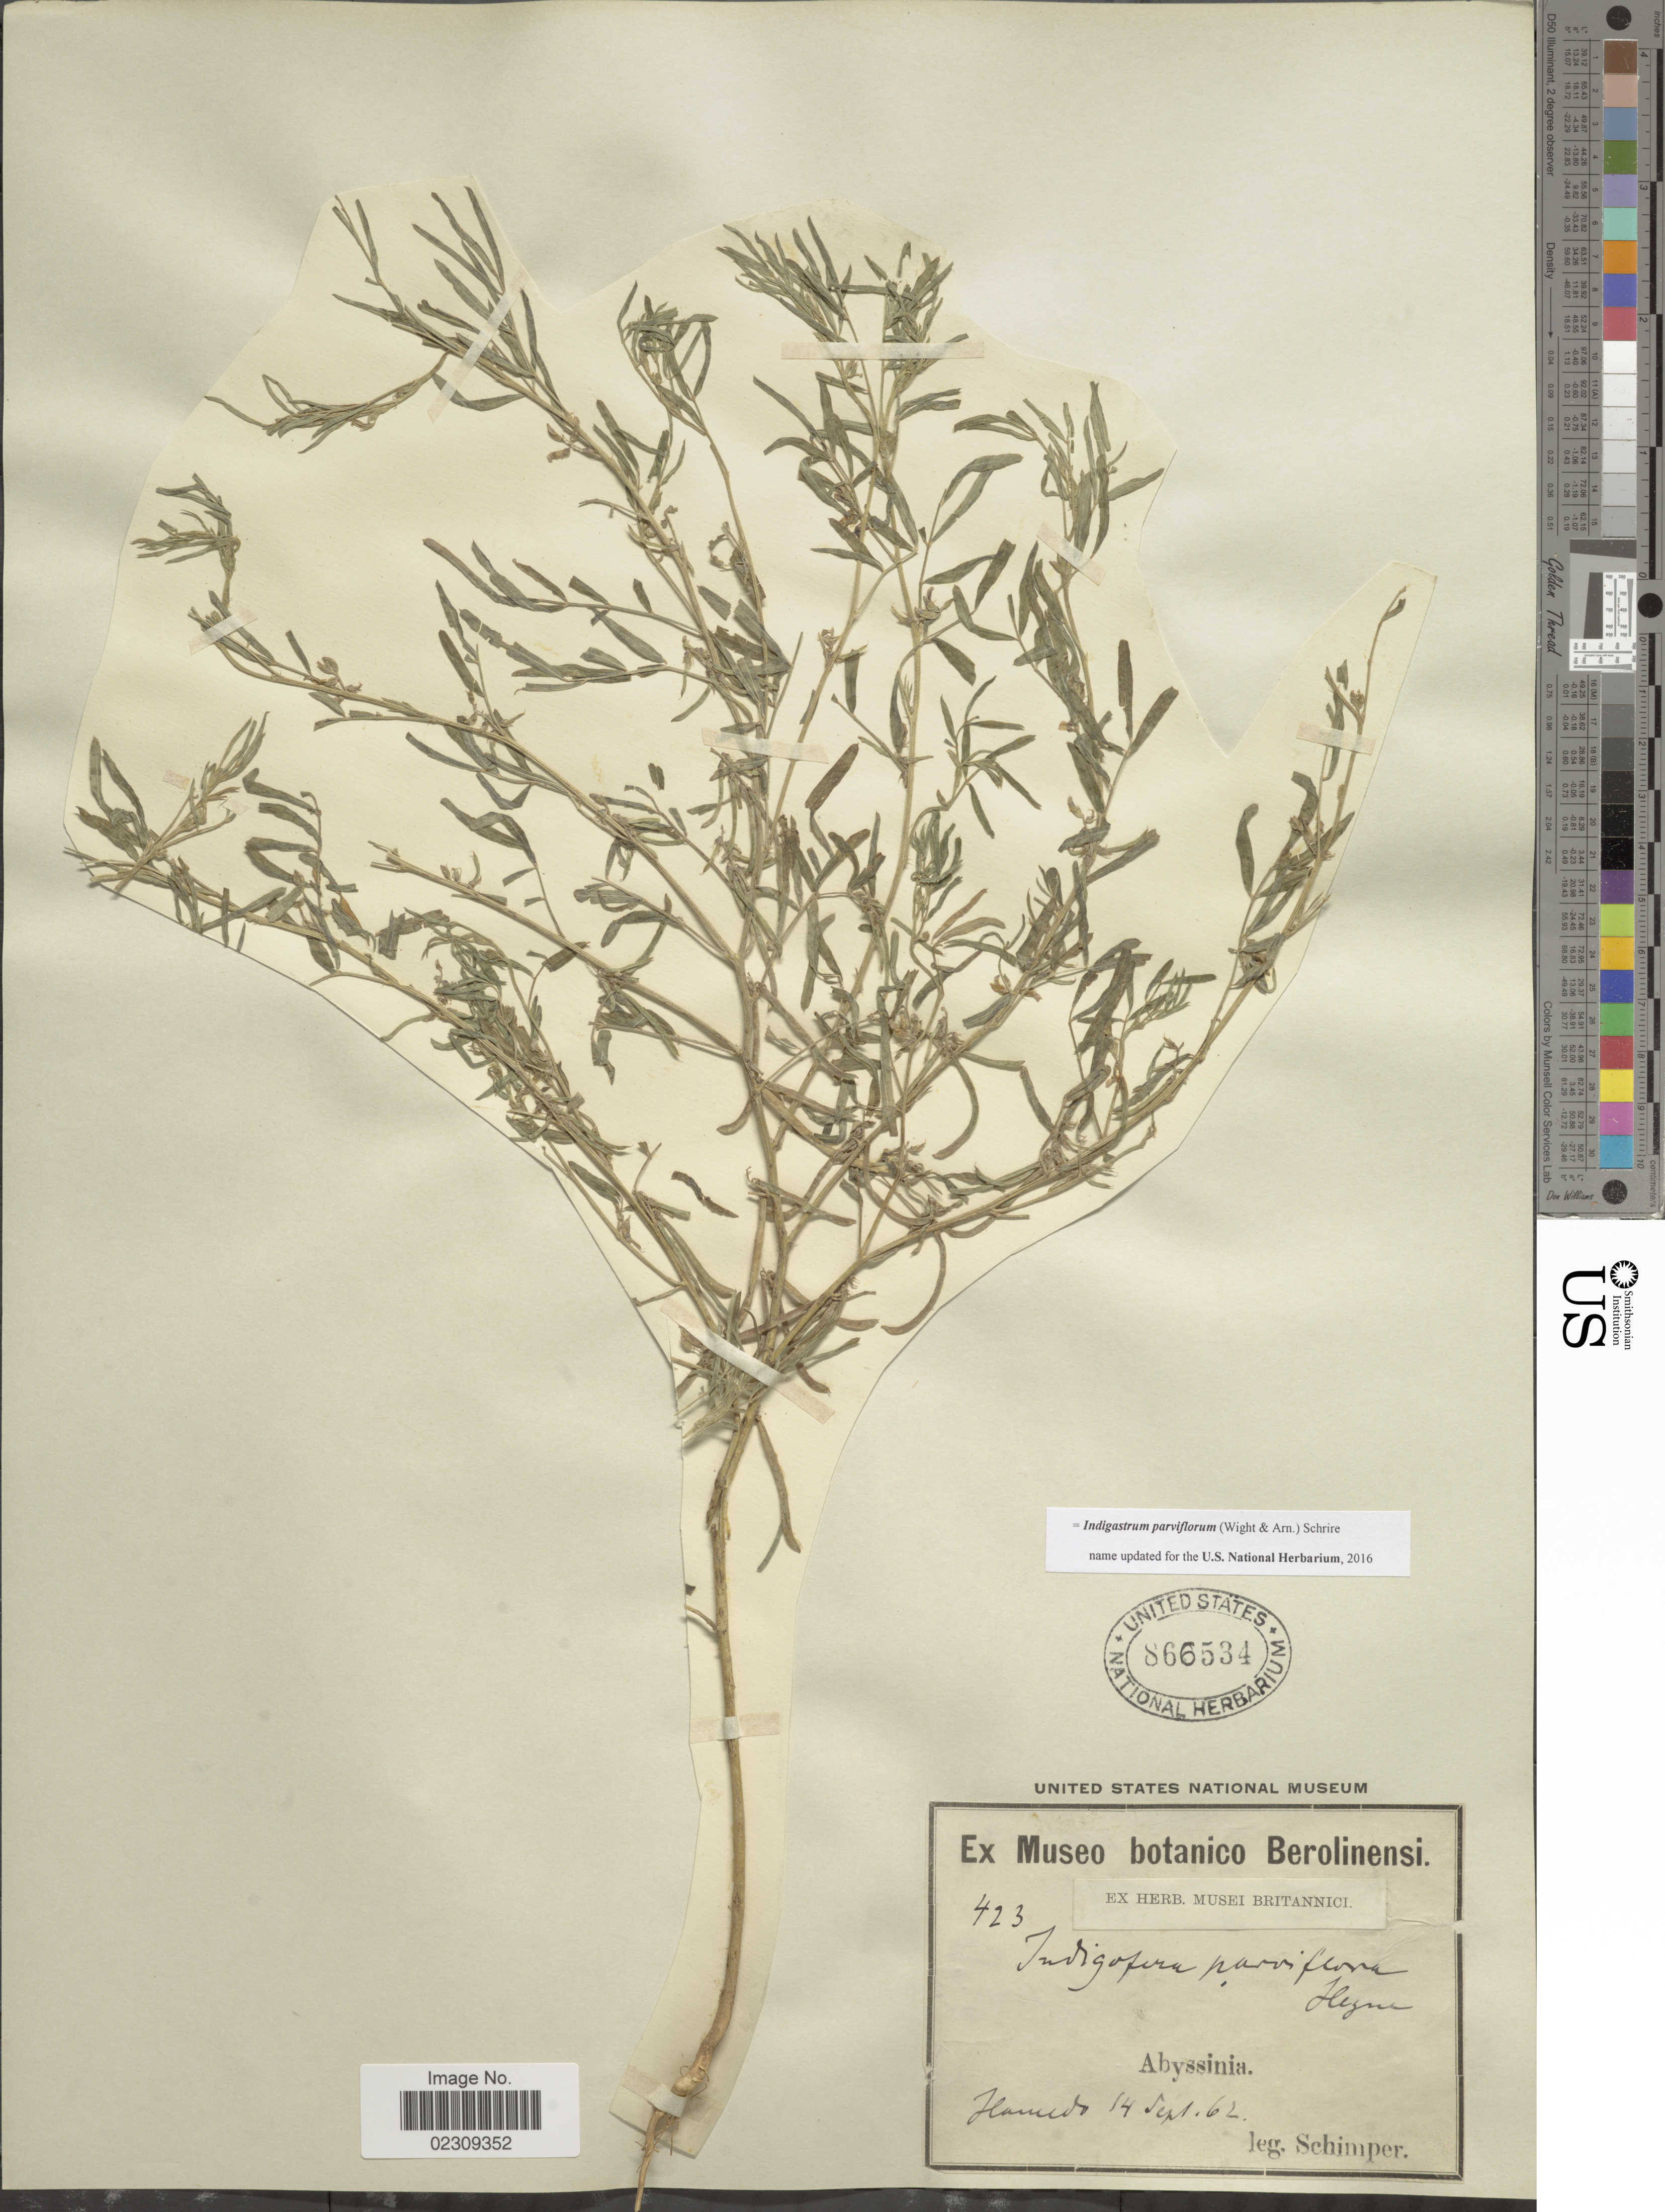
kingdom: Plantae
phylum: Tracheophyta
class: Magnoliopsida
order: Fabales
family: Fabaceae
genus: Indigastrum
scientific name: Indigastrum parviflorum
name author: (F. Heyne ex Hook. & Arn.) Schrire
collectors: -. Schimper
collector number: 423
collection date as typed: Transcribed d/m/y: 14/9/62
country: Eritrea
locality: Abyssinia, Hamedo [interpreted]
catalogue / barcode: US 866534